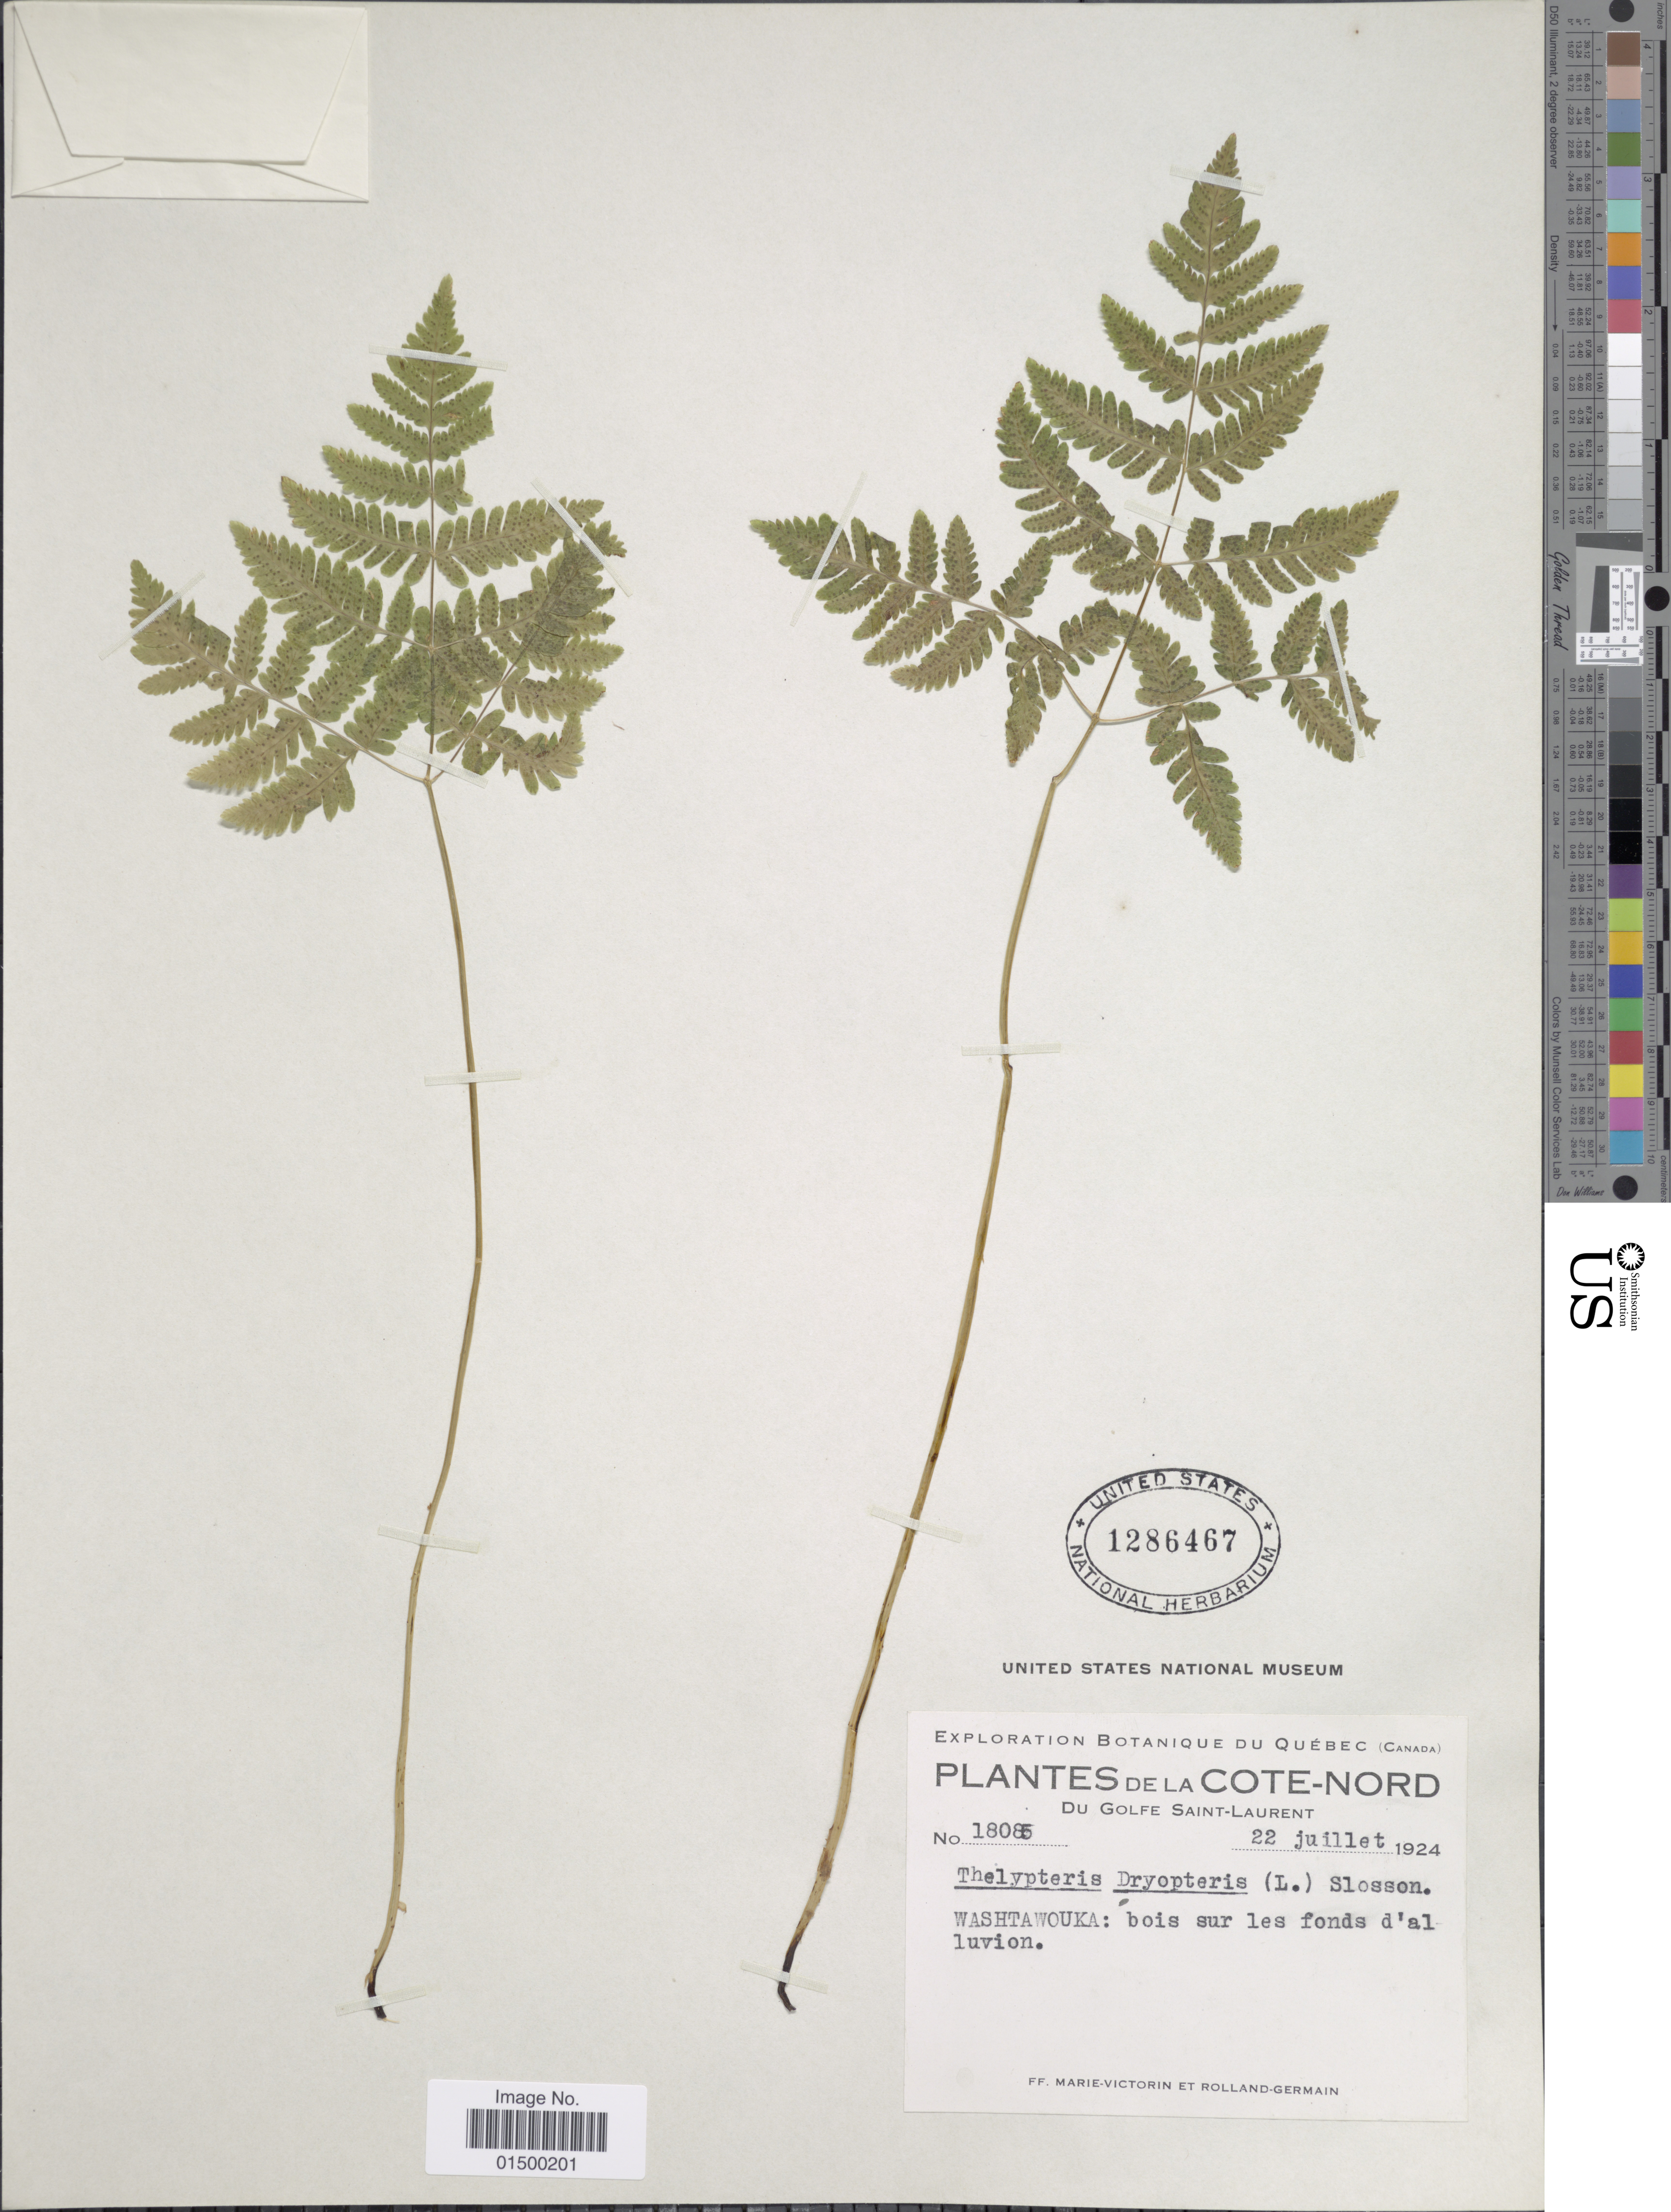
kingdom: Plantae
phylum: Tracheophyta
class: Polypodiopsida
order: Polypodiales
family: Cystopteridaceae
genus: Gymnocarpium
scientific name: Gymnocarpium disjunctum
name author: (Rupr.) Ching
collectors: Fr. Marie-Victorin & Rolland-Germain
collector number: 18085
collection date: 1924-07-22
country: Canada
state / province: Quebec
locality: Cote-Nord, Du Golf Saint-Laurent. Washtawouka: bois sur les fonds d'al luvion.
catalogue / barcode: US 1286467